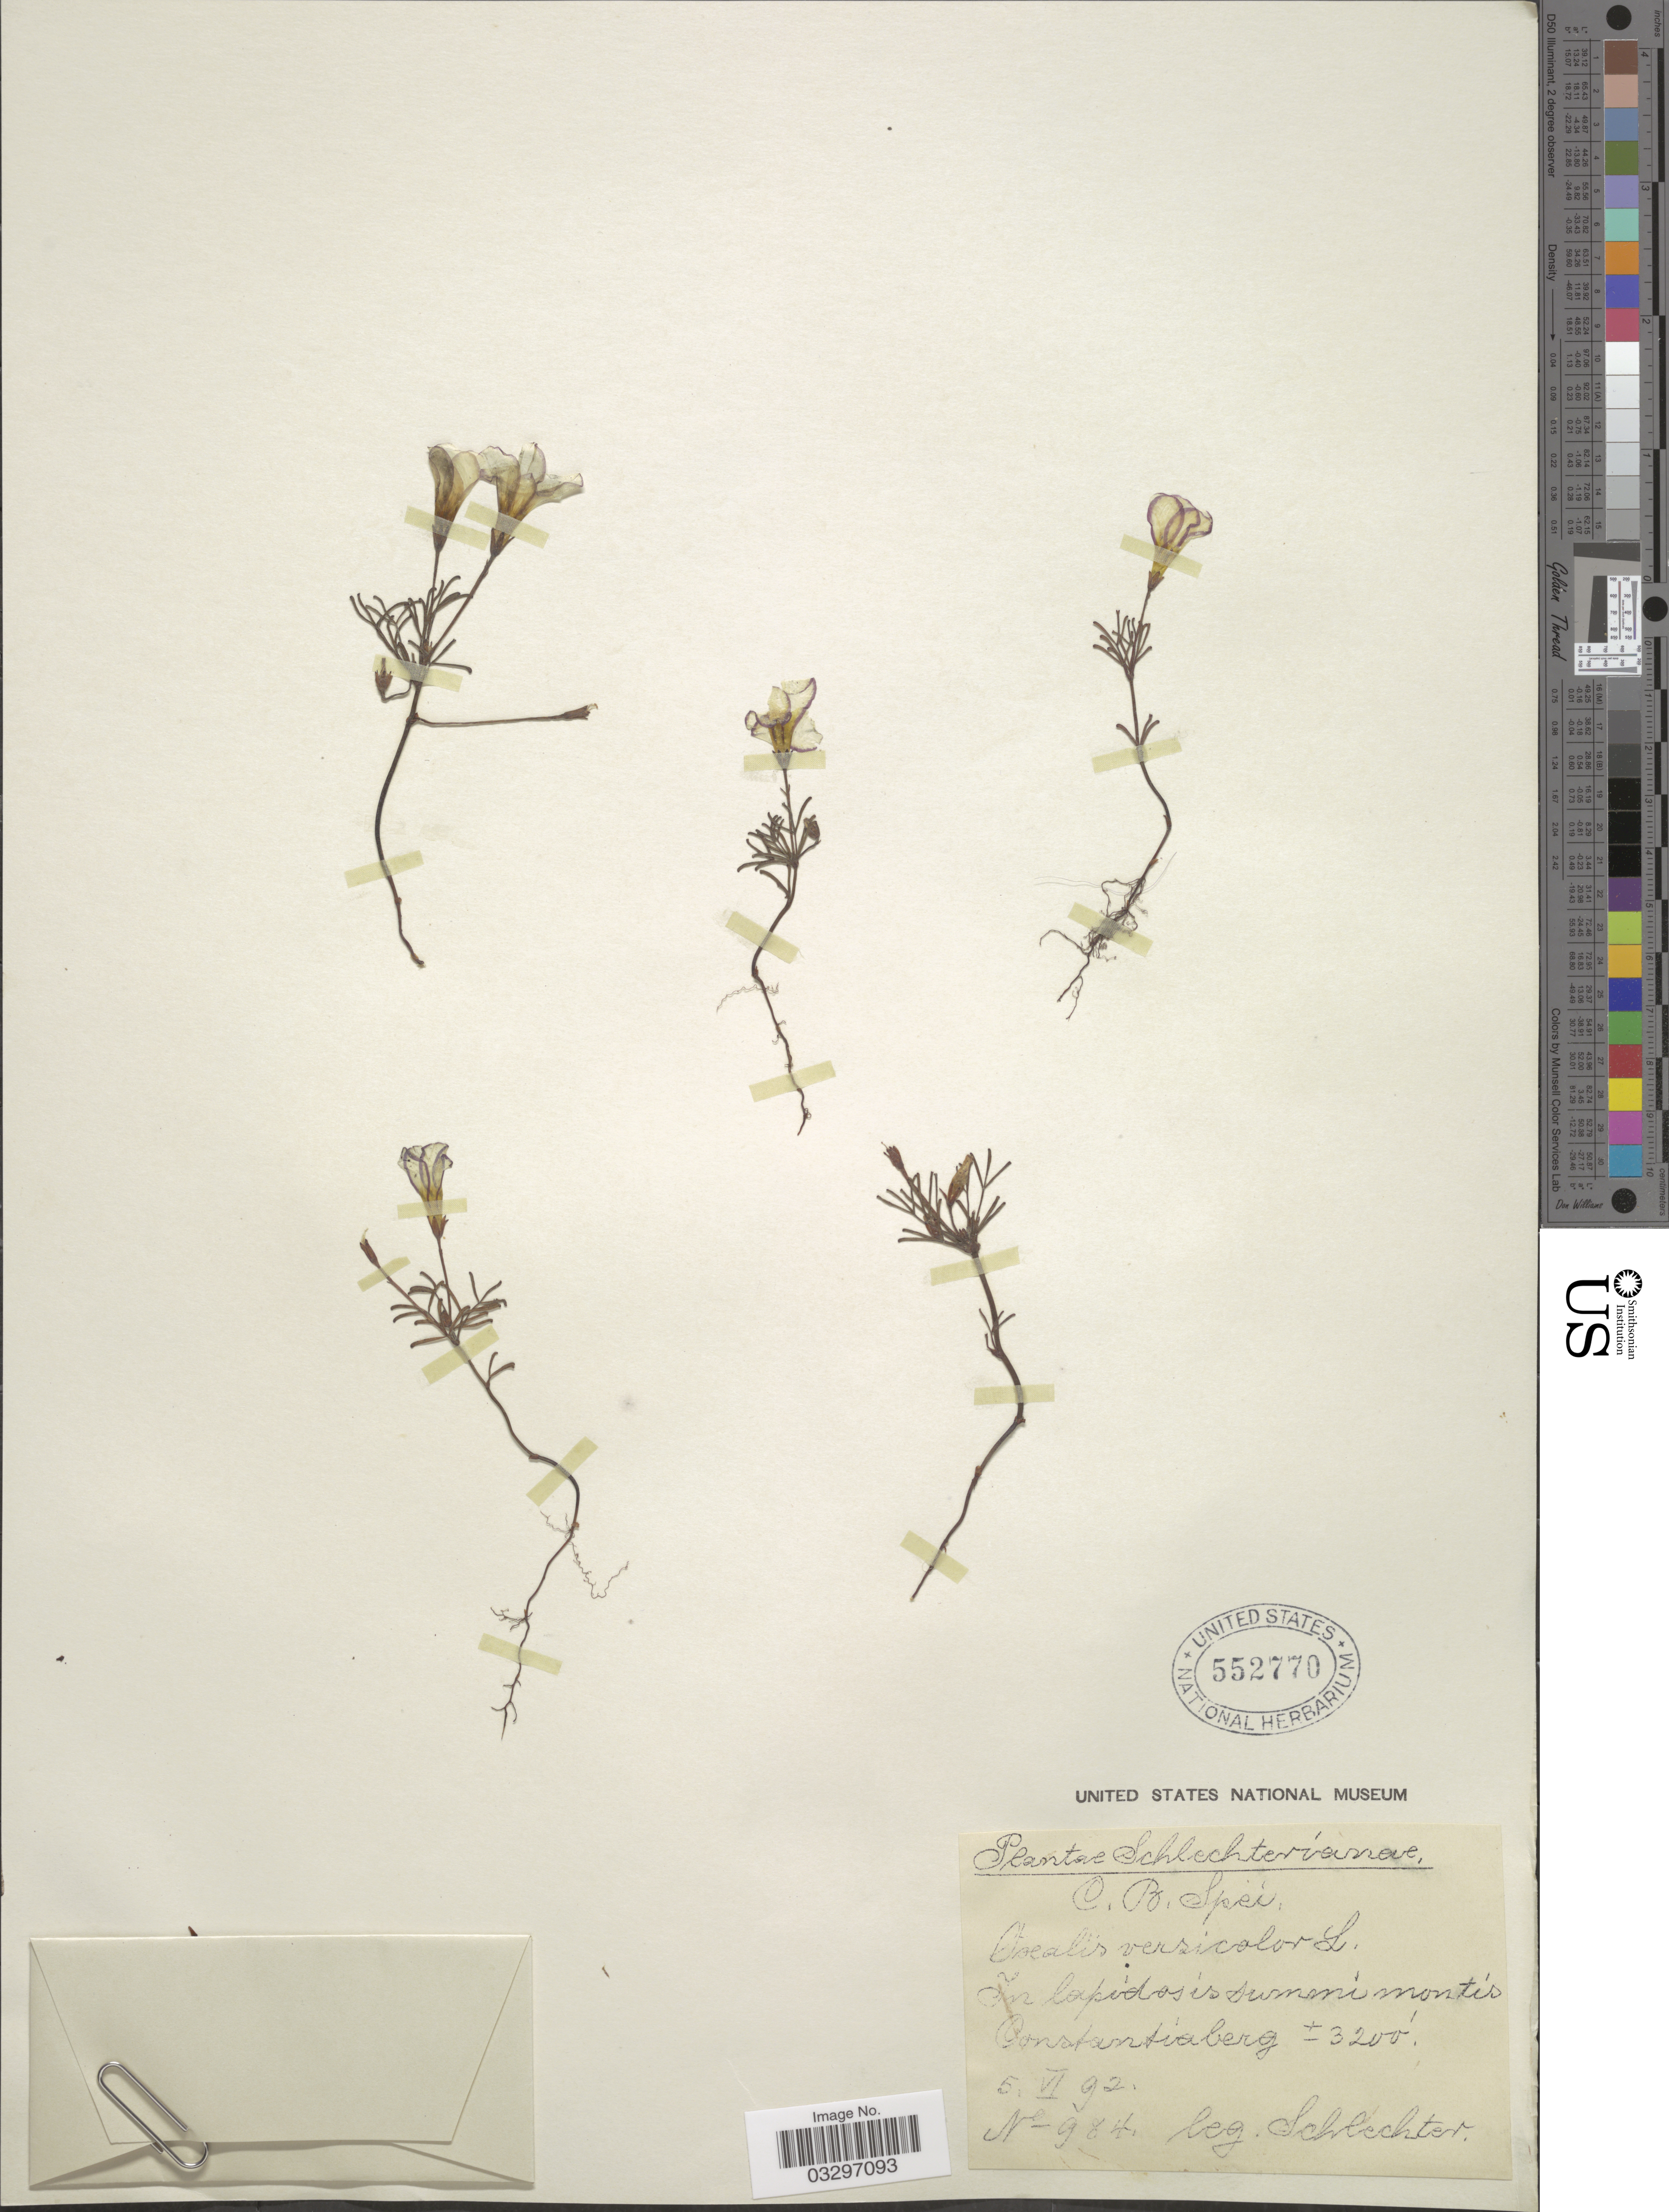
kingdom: Plantae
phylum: Tracheophyta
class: Magnoliopsida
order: Oxalidales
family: Oxalidaceae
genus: Oxalis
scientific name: Oxalis versicolor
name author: L.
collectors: Schlechter, --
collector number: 984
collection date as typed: Transcribed d/m/y: 5/6/92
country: South Africa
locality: C.B. Spei, In lapidosis summi montis Constantiaberg.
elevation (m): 975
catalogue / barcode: US 552770